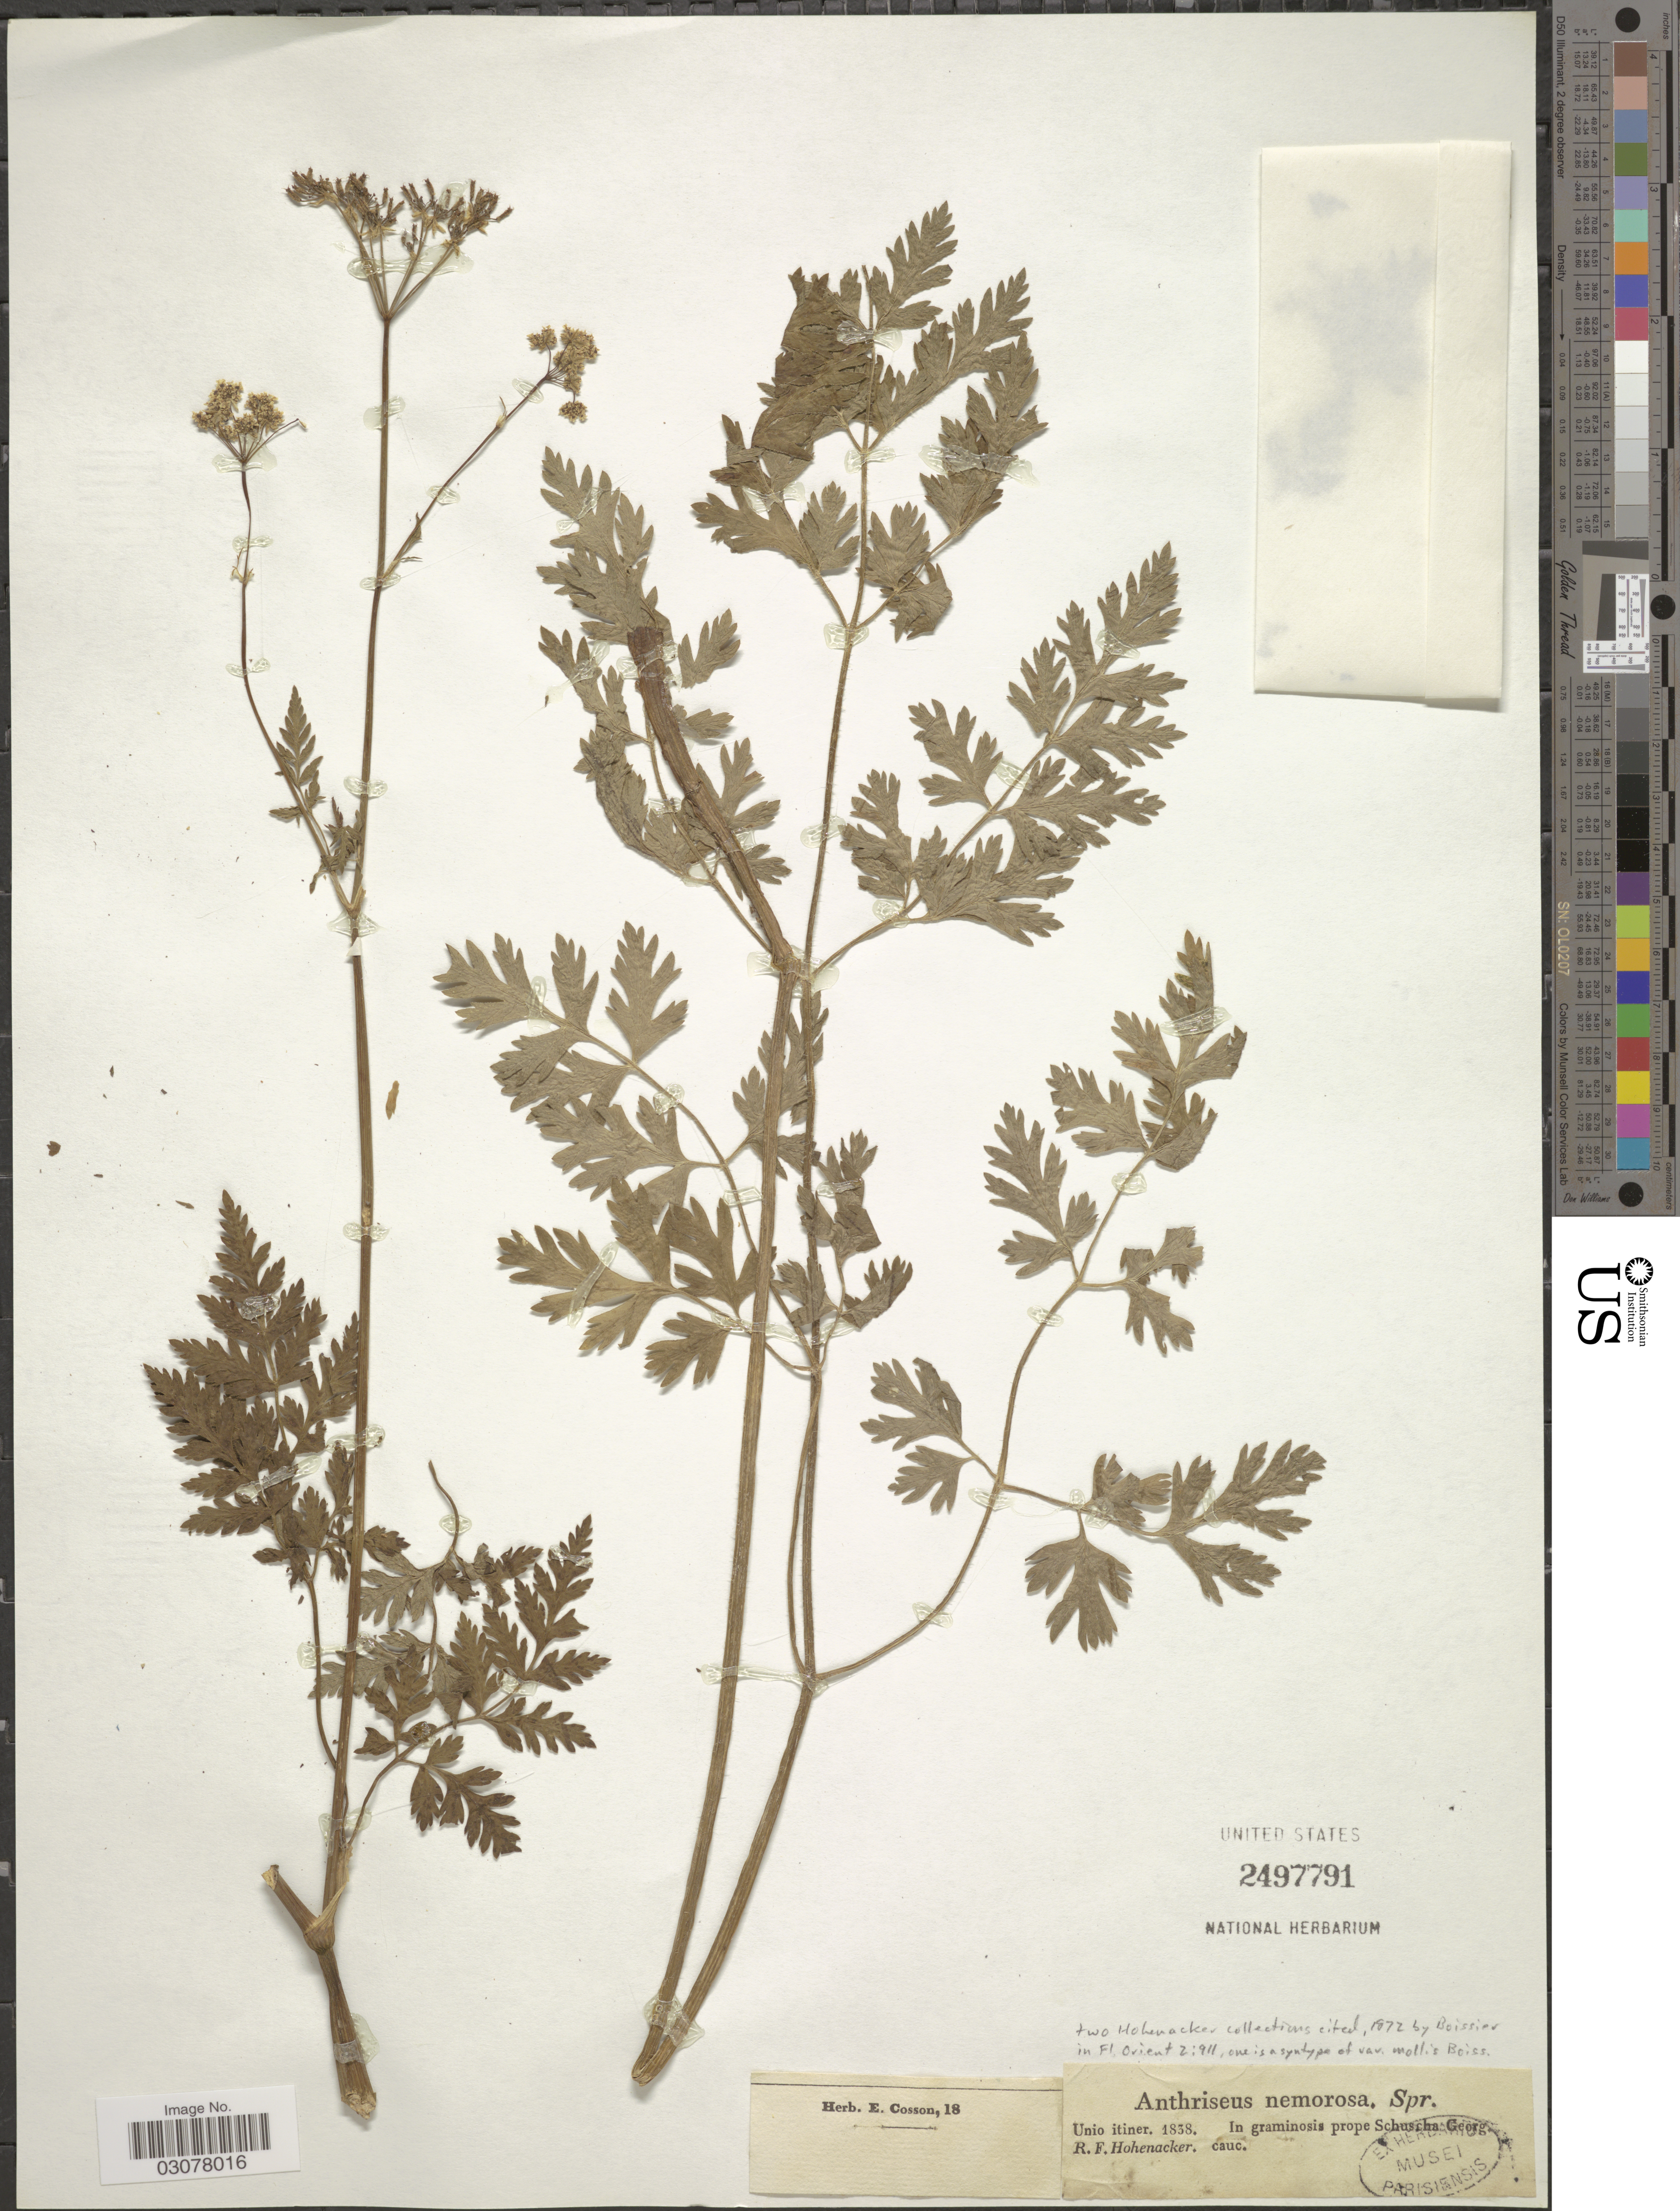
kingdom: Plantae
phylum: Tracheophyta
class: Magnoliopsida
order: Apiales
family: Apiaceae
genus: Anthriscus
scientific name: Anthriscus sylvestris subsp. nemorosa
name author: (L.) Hoffm.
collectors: R. F. Hohenacker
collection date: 1838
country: Azerbaijan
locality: In graminosis prope Schuscha Georg.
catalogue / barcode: US 2497791